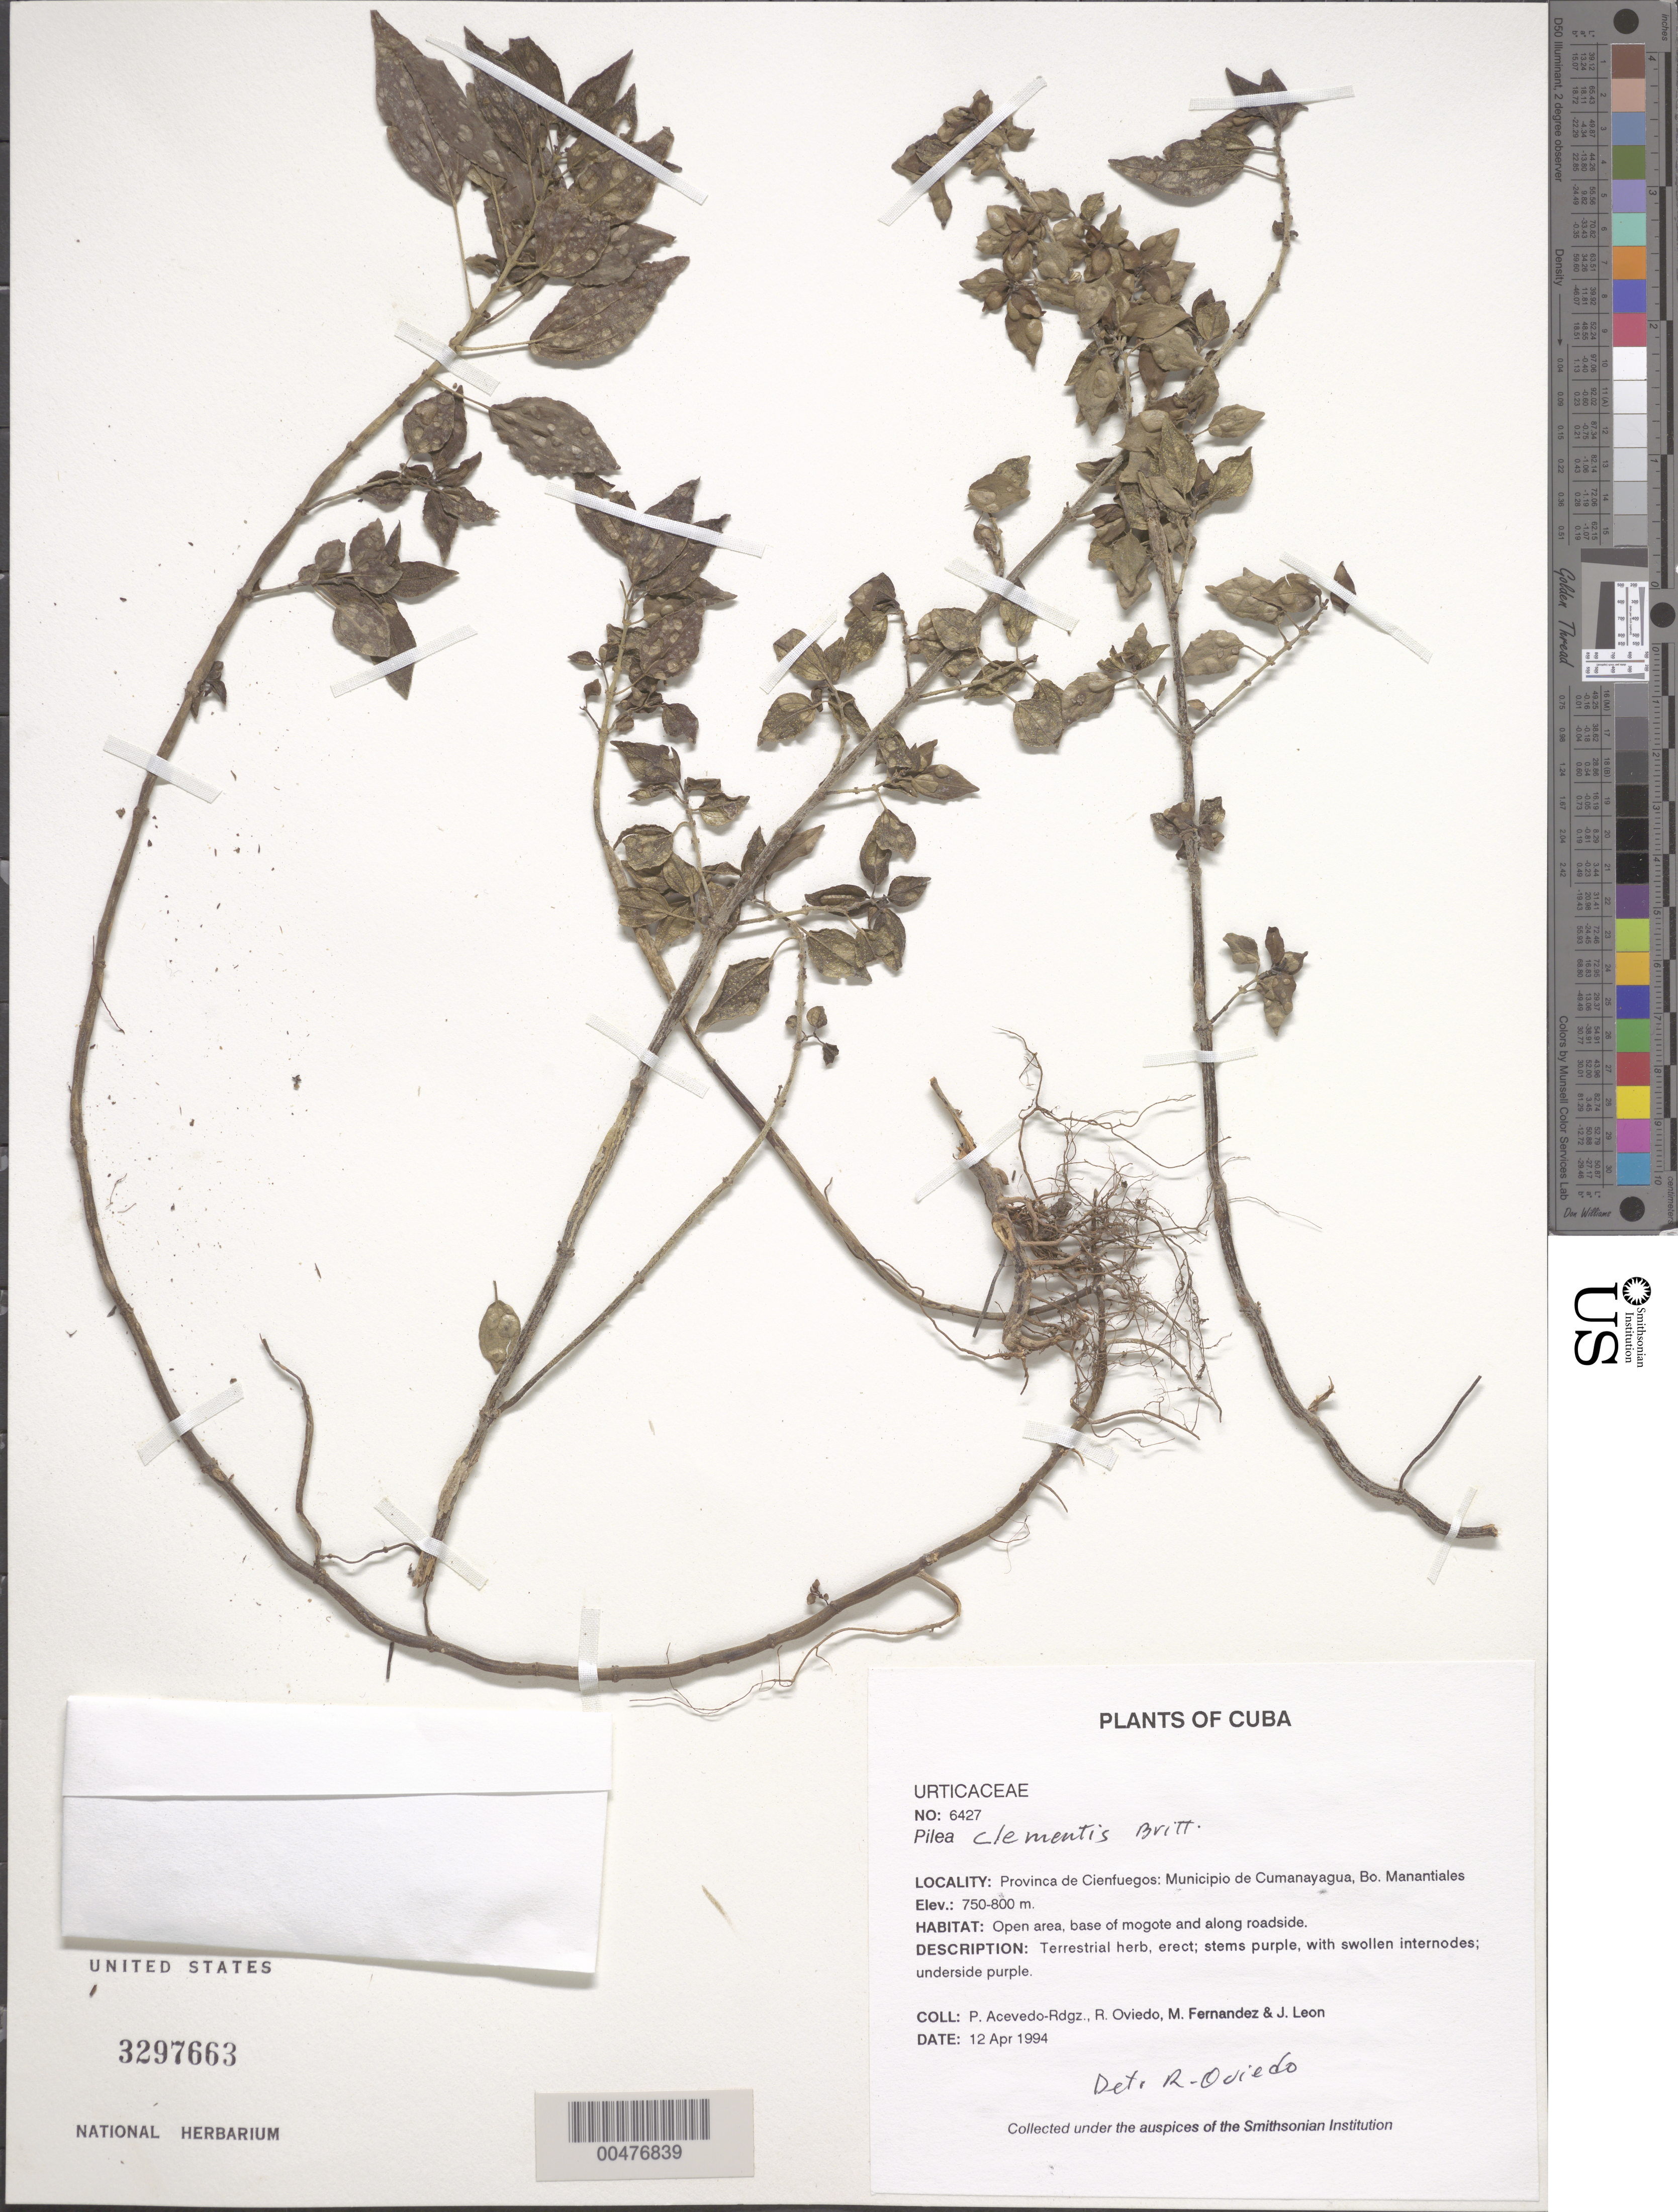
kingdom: Plantae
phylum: Tracheophyta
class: Magnoliopsida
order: Rosales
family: Urticaceae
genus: Pilea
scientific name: Pilea clementis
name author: Britton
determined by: Oviedo, R.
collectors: P. Acevedo-Rodr., R. Oviedo, M. Fernández & J. León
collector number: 6427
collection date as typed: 12 Apr 1994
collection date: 1994-04-12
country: Cuba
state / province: Cienfuegos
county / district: Municipio de Cumanayagua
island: Cuba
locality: Bo Manantiales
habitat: Open area, base of mogote and along roadside.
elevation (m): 750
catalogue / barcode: US 3297663